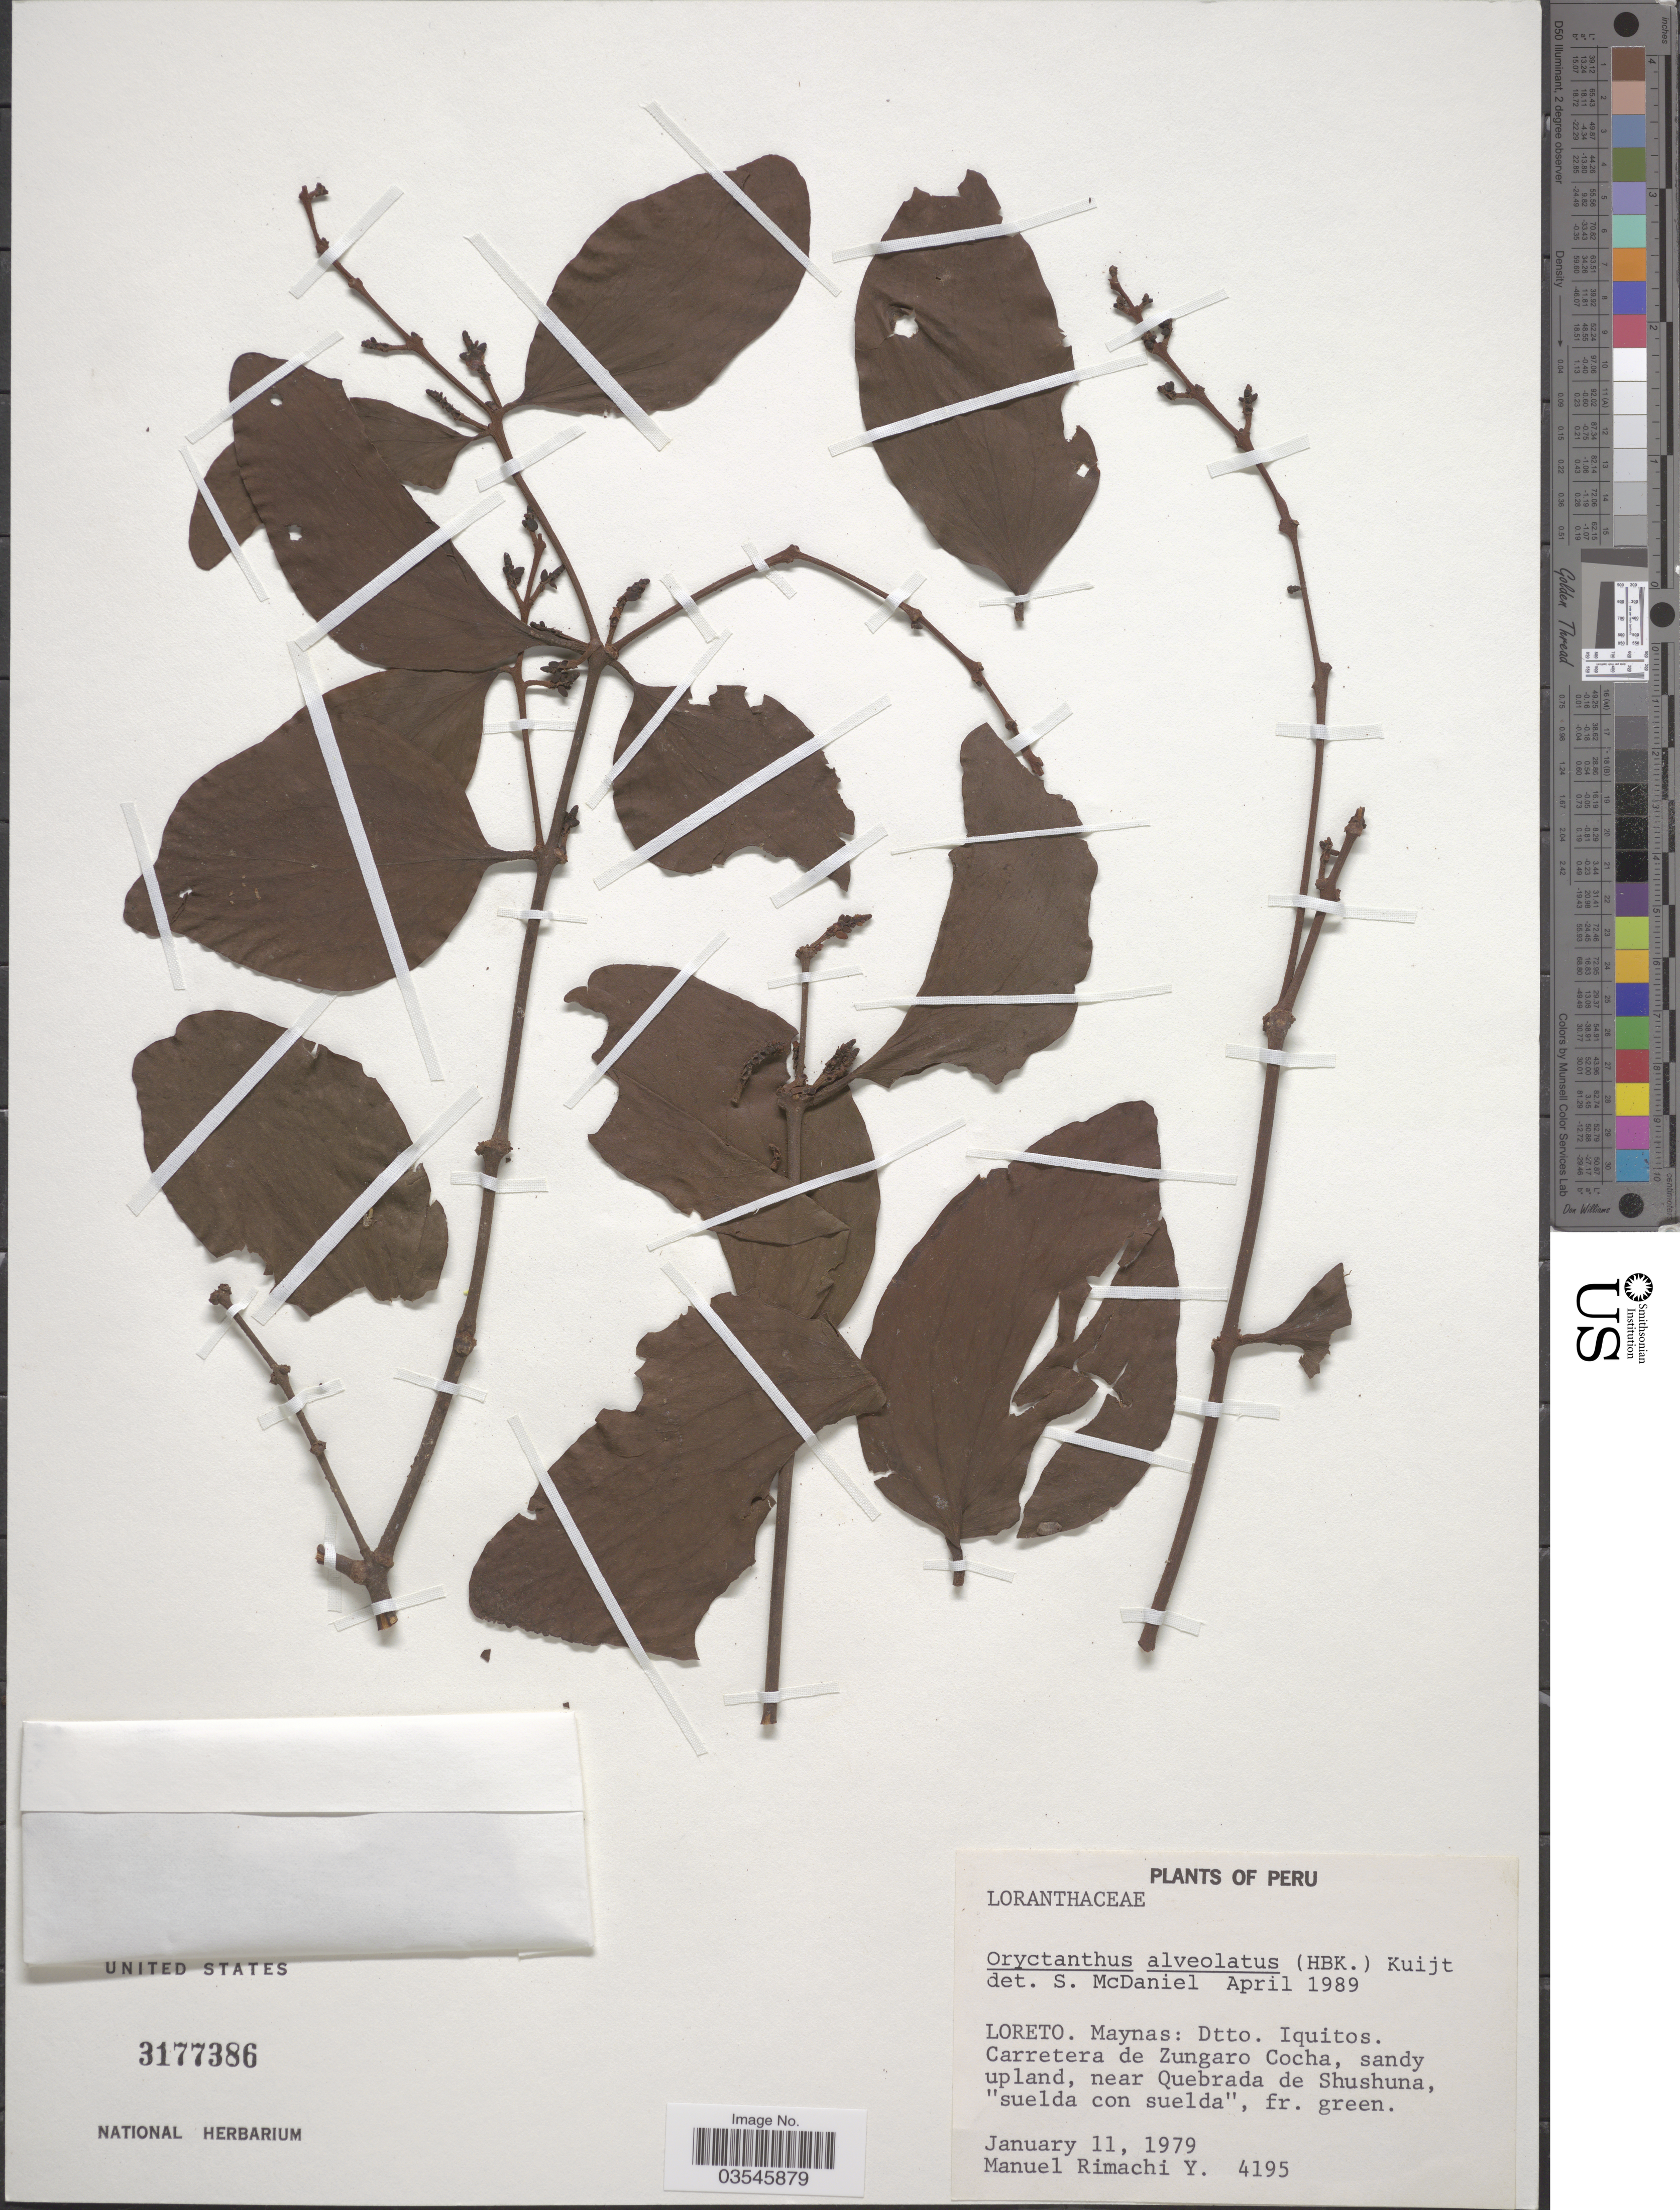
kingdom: Plantae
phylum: Tracheophyta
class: Magnoliopsida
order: Santalales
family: Loranthaceae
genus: Oryctanthus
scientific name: Oryctanthus alveolatus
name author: (Kunth) Kuijt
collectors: M. Rimachi Y.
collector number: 4195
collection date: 1979-01-11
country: Peru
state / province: Loreto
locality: Maynas: Dtto. Iquitos. Carretera de Zungaro Cocha, sandy upland, near Quebrada de Shushuna.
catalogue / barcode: US 3177386